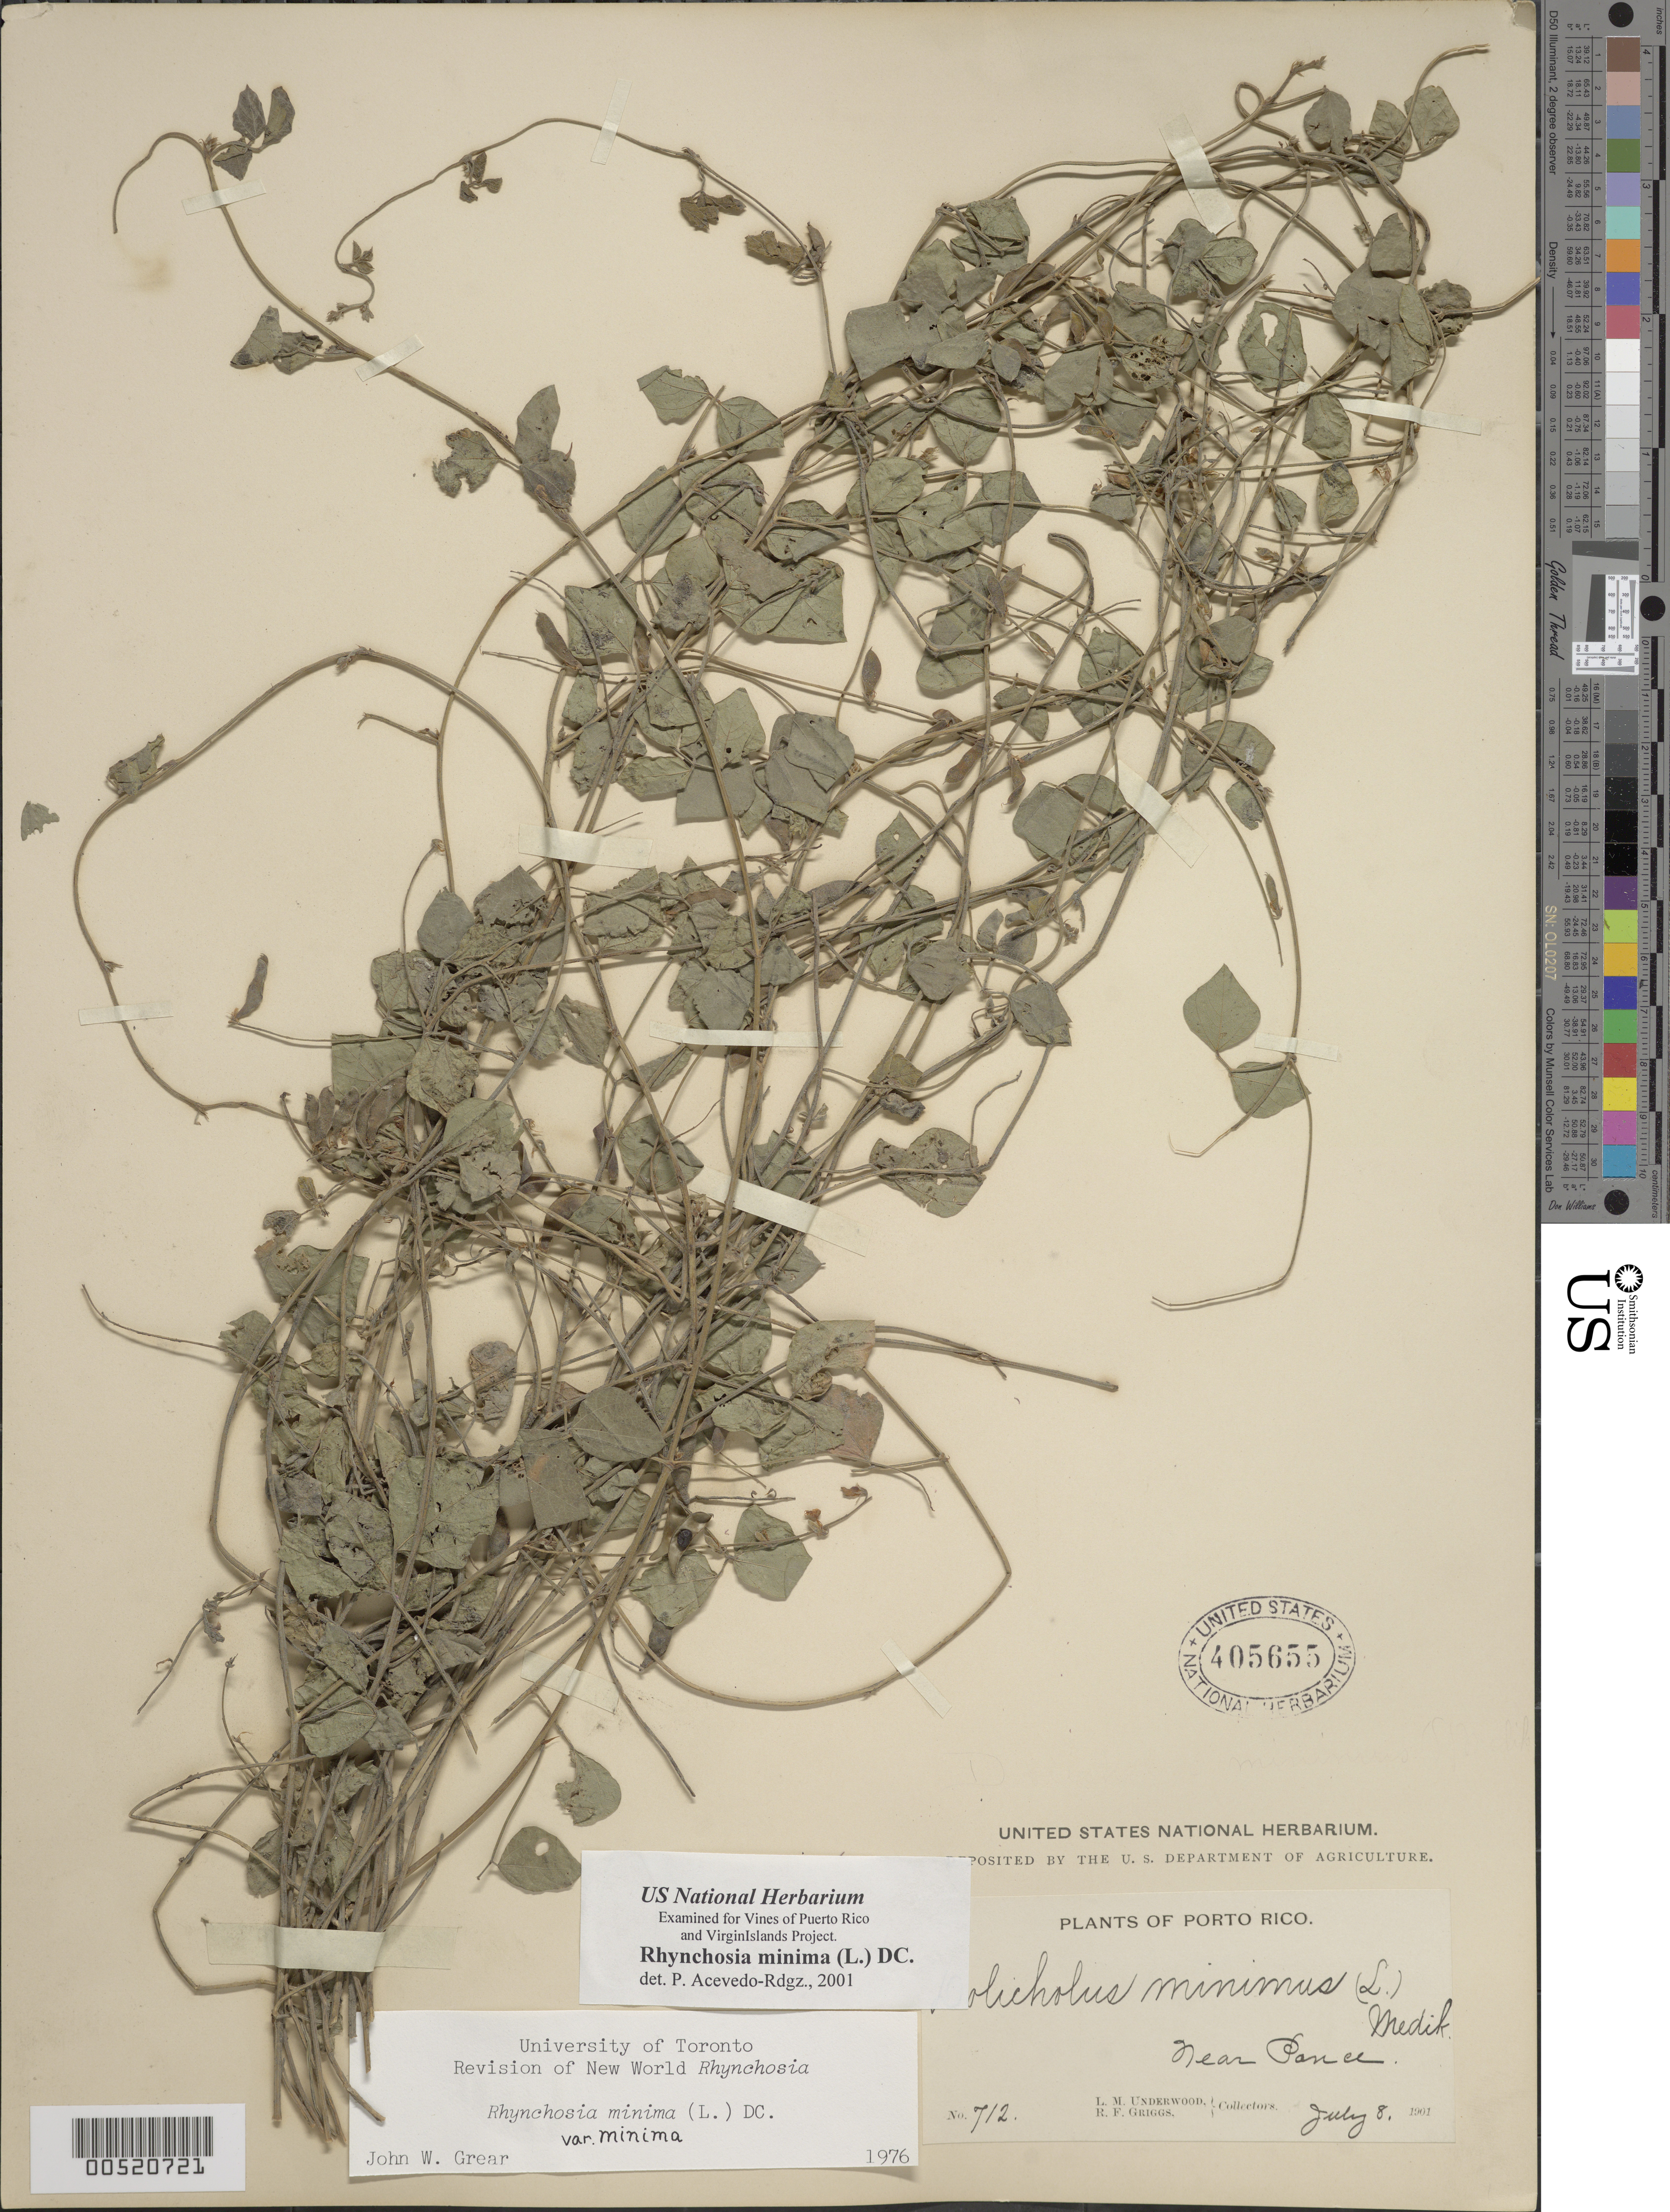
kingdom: Plantae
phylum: Tracheophyta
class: Magnoliopsida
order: Fabales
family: Fabaceae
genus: Rhynchosia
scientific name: Rhynchosia minima var. minima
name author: (L.) DC.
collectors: L. M. Underwood & R. F. Griggs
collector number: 712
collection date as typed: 08 Jul 1901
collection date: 1901-07-08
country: Puerto Rico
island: Greater Antilles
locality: near Ponce.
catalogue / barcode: US 405655